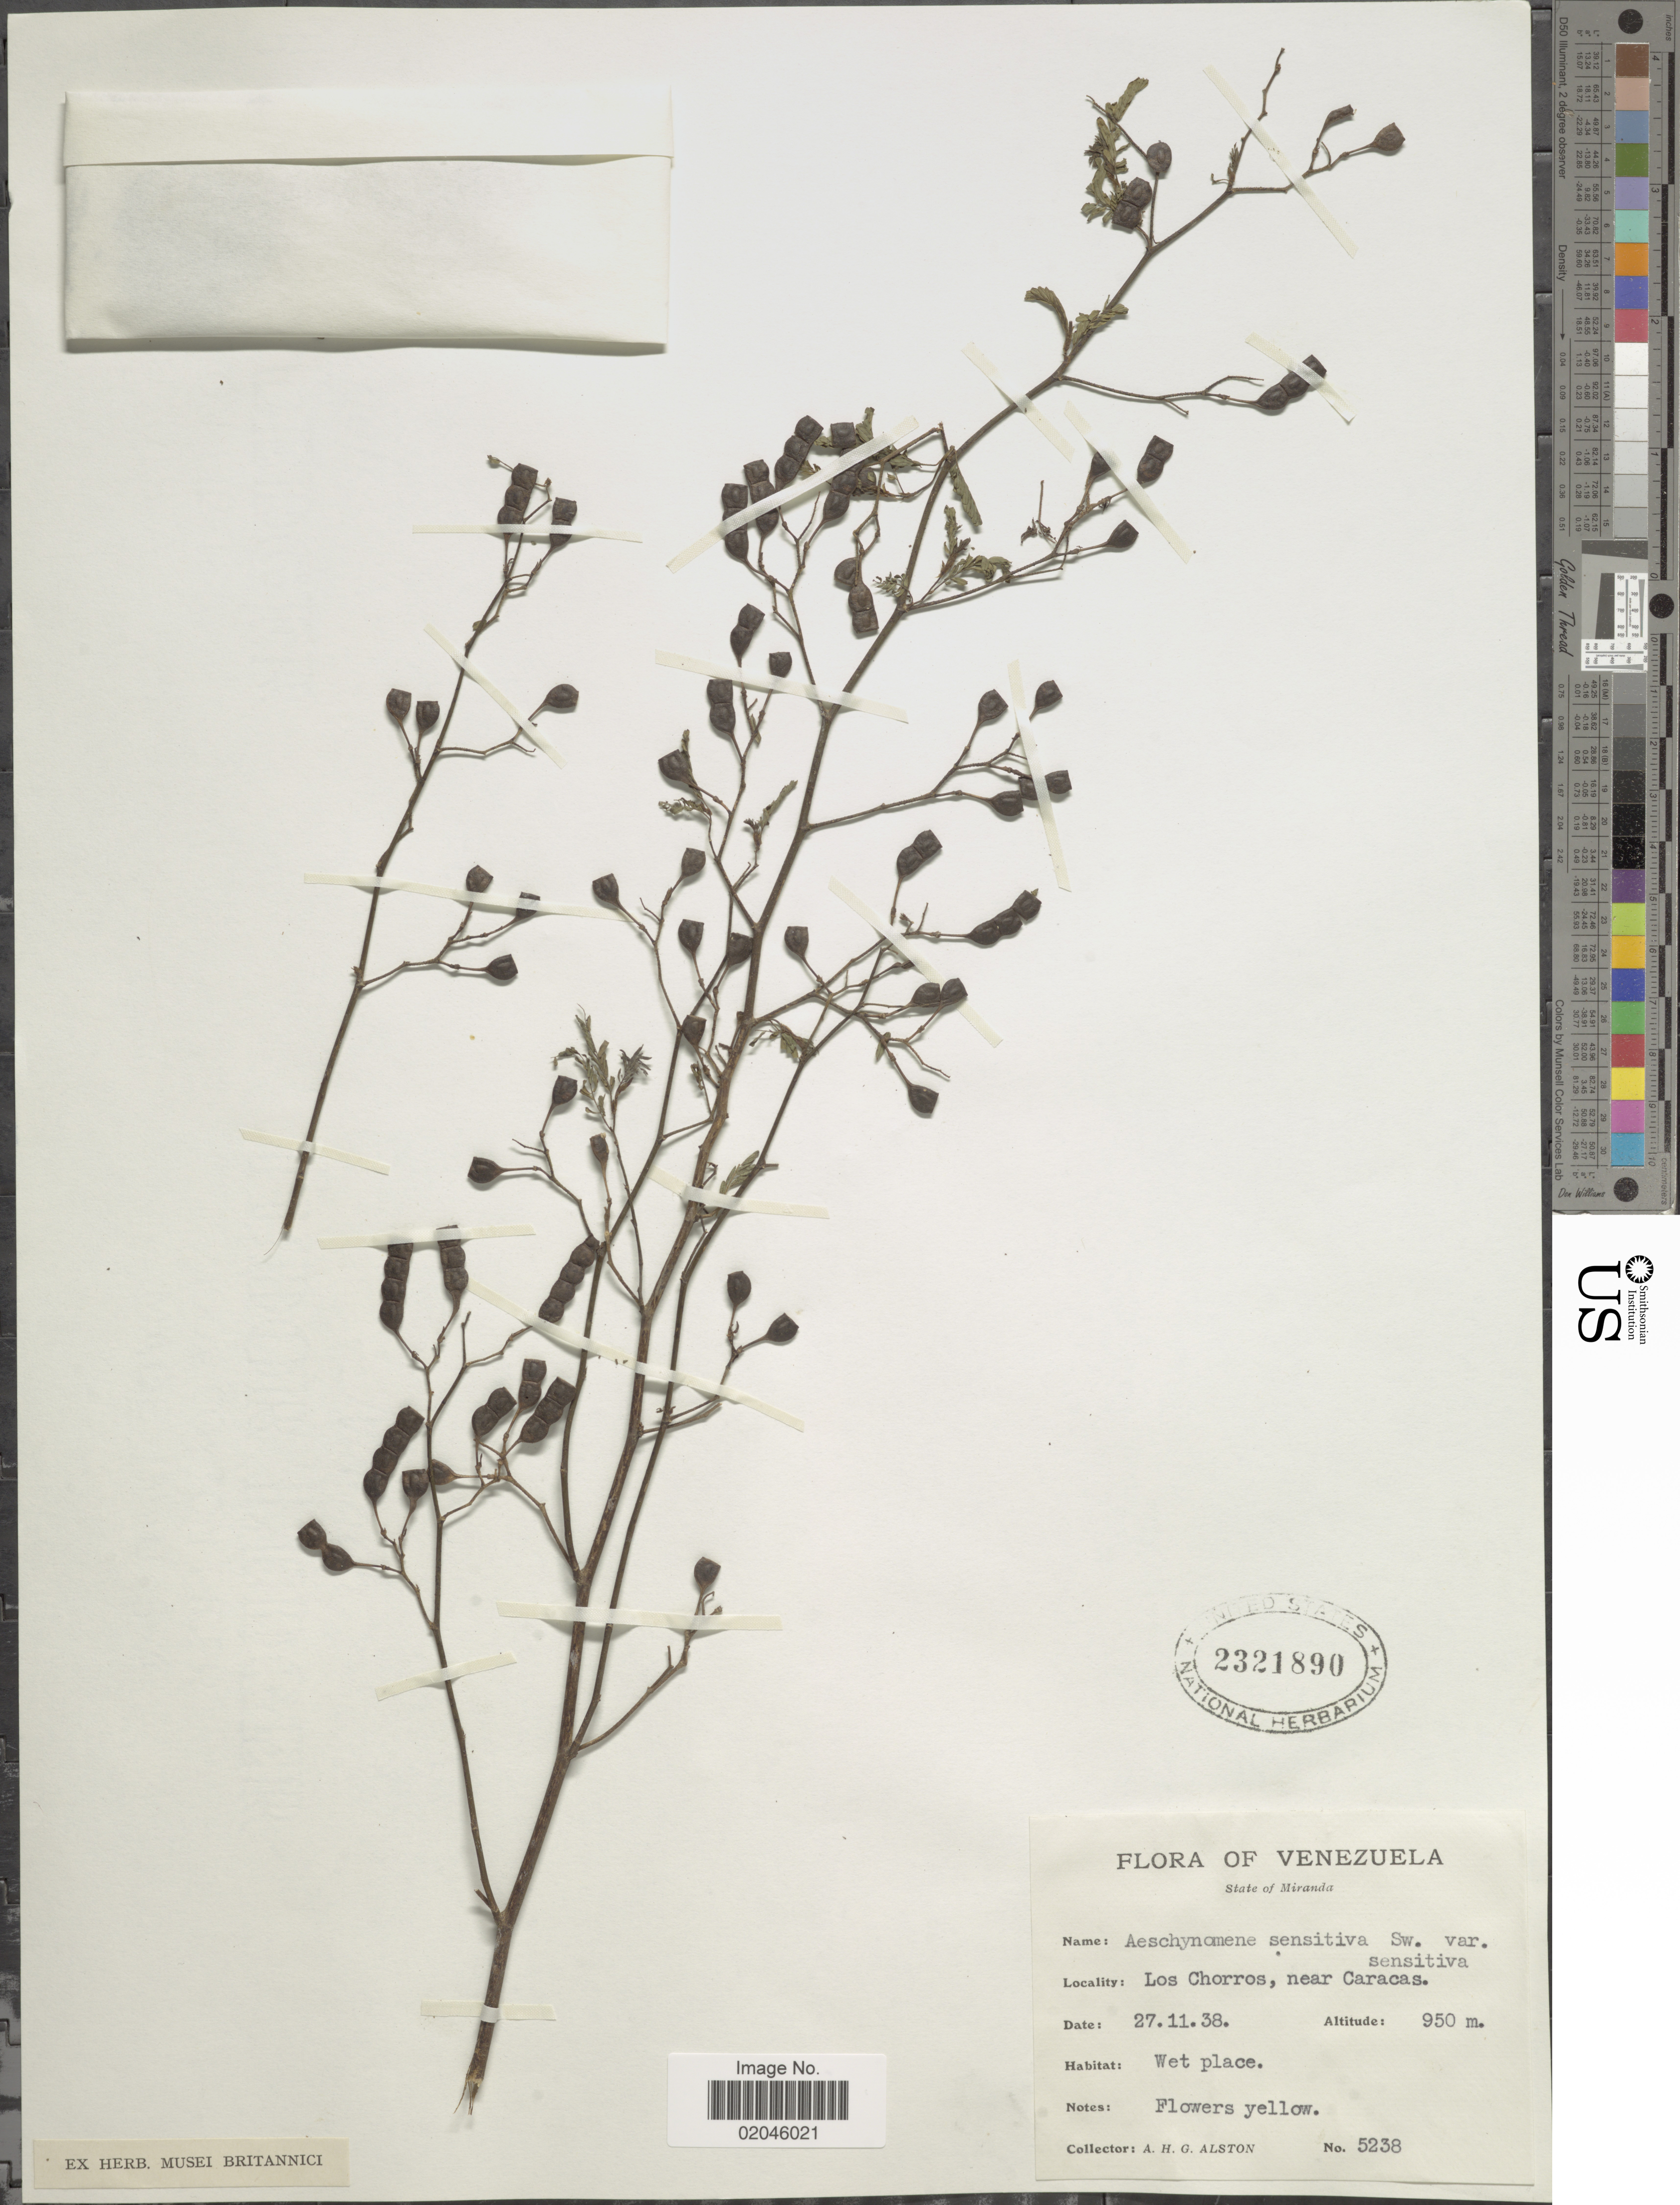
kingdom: Plantae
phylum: Tracheophyta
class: Magnoliopsida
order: Fabales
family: Fabaceae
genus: Aeschynomene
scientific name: Aeschynomene sensitiva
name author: Sw.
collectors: A. H. Alston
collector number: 5238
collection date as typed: Transcribed d/m/y: 27/11/38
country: Venezuela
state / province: Miranda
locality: Los chorros, near Caracas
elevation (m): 950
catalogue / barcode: US 2321890